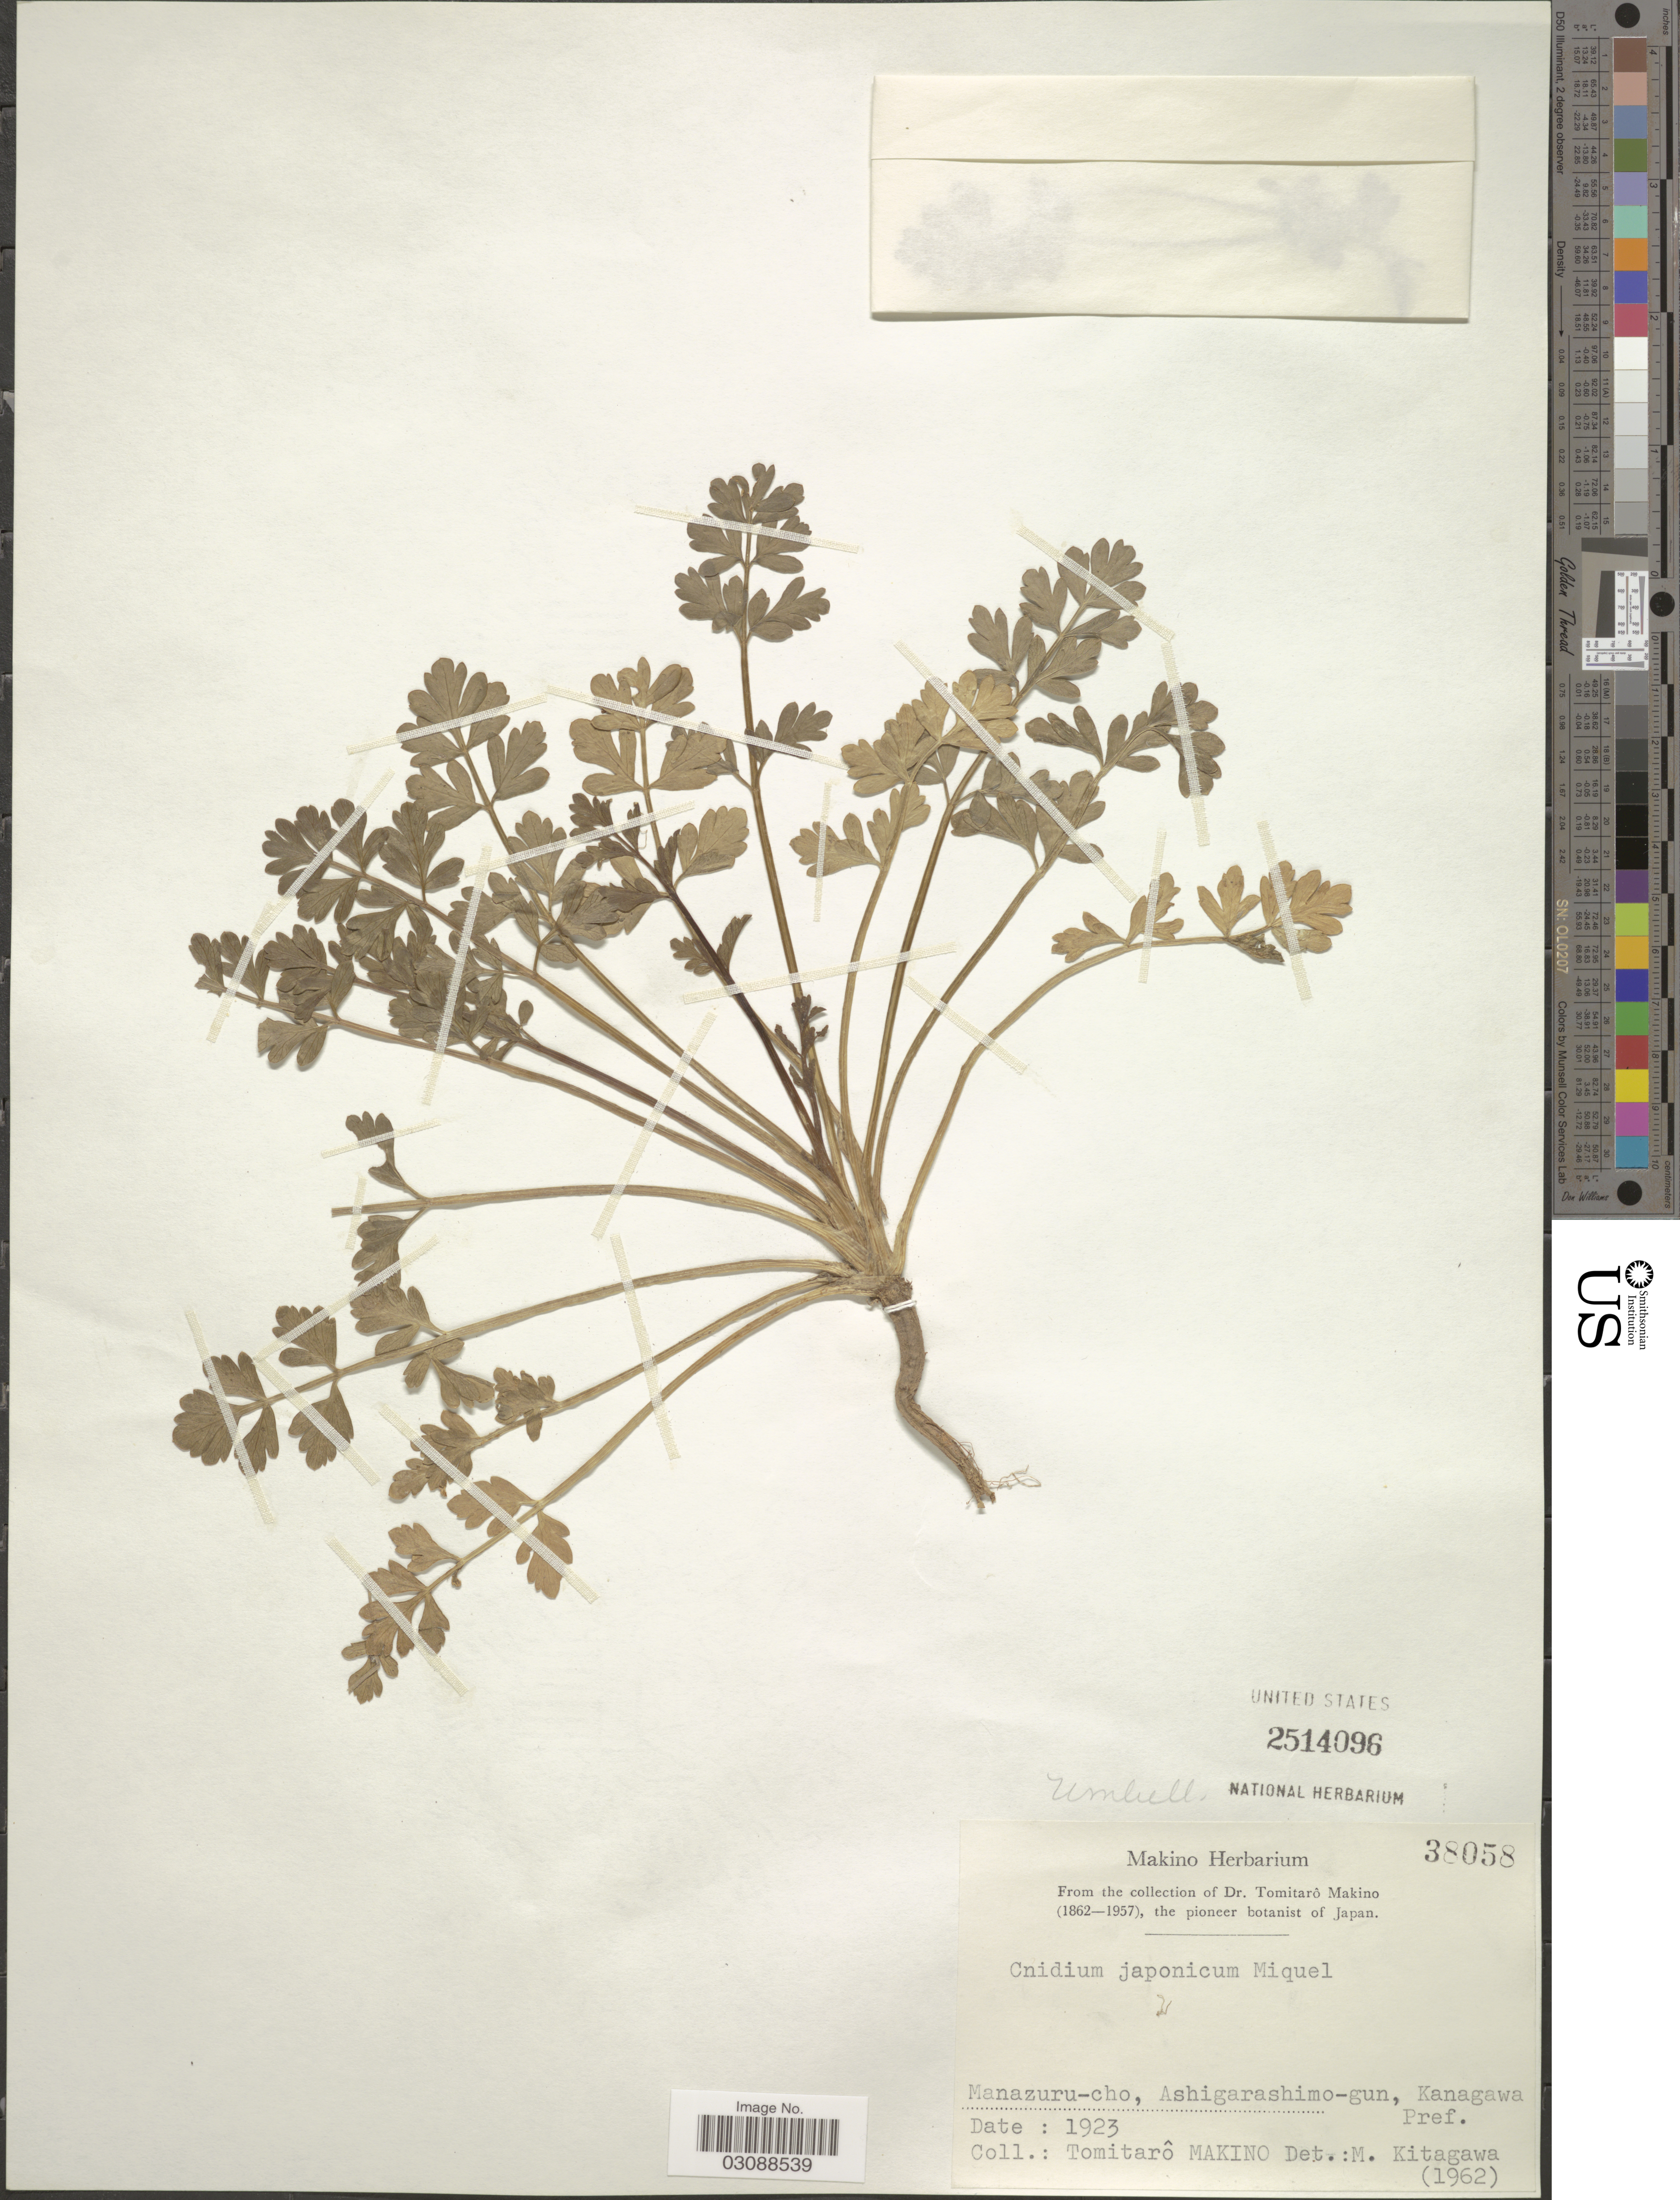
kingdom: Plantae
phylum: Tracheophyta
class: Magnoliopsida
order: Apiales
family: Apiaceae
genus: Cnidium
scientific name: Cnidium japonicum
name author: Miq.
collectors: T. Makino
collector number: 38058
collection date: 1923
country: Japan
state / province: Kanagawa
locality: Manazuru-cho, Ashigarashimo-gun, Kanagawa Pref.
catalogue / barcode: US 2514096